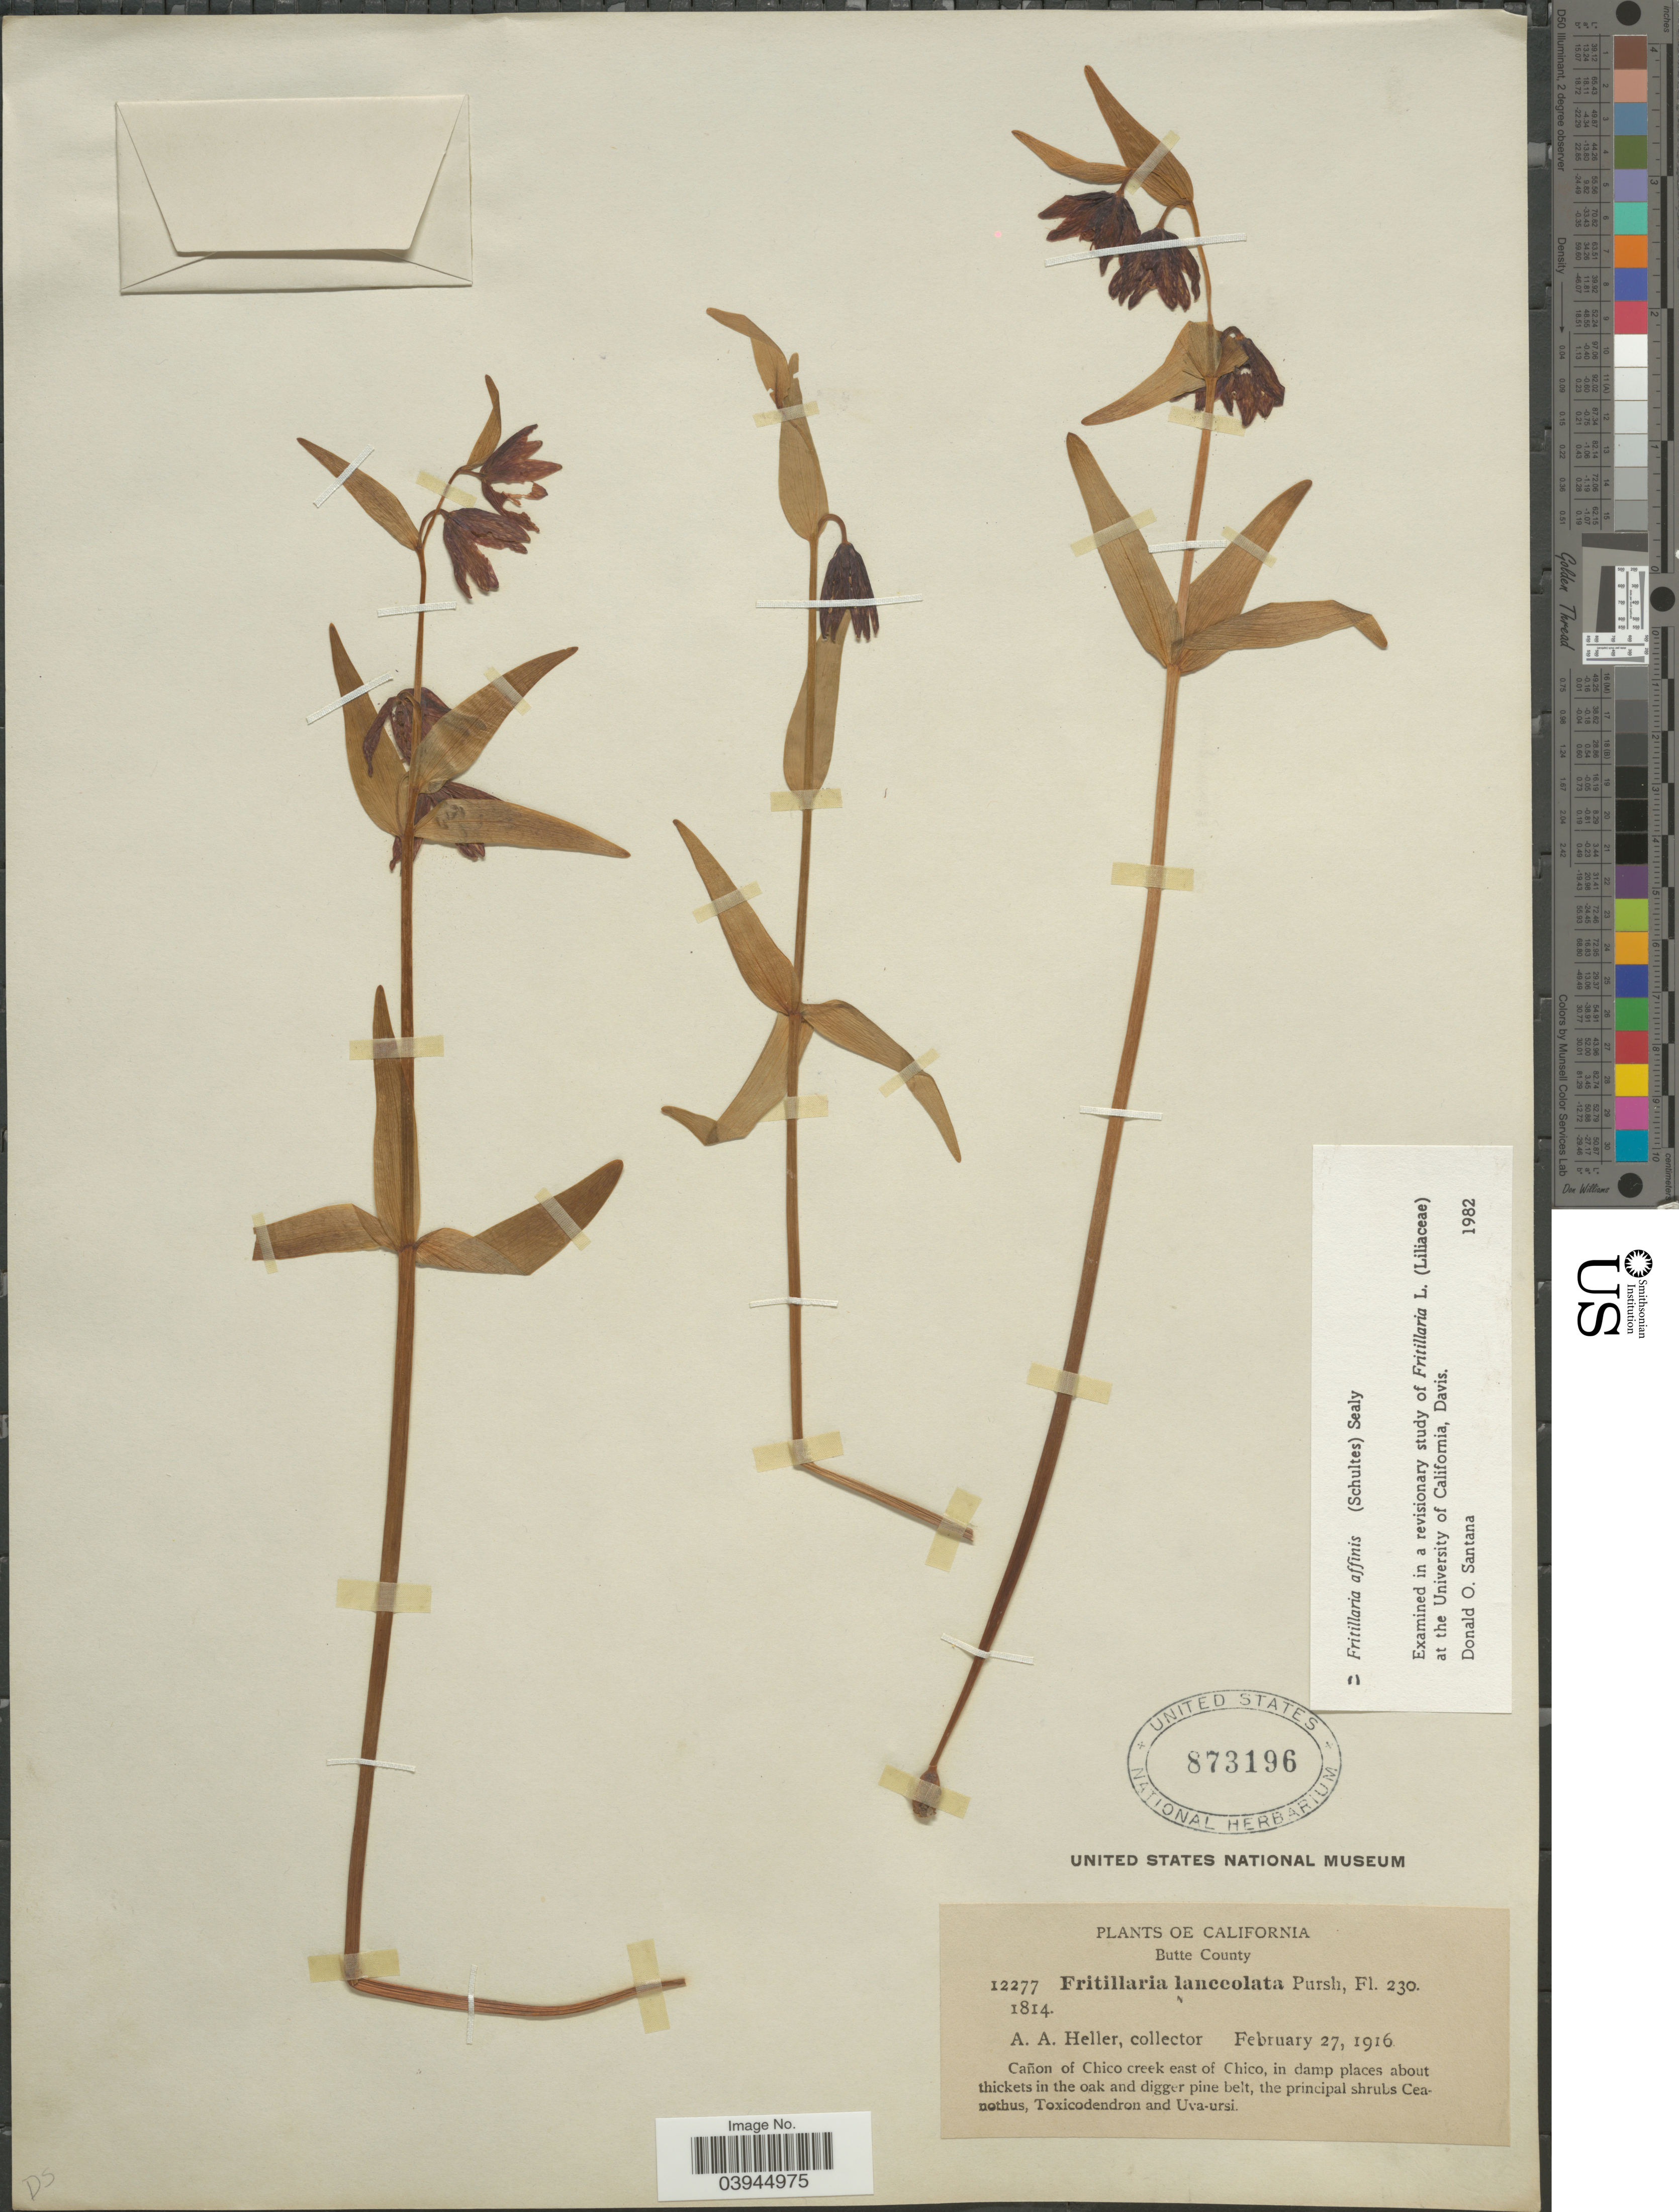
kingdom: Plantae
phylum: Tracheophyta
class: Liliopsida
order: Liliales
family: Liliaceae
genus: Fritillaria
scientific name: Fritillaria affinis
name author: (Schult. & Schult. f.) Sealy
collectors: A. A. Heller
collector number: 12277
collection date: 1916-02-27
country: United States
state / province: California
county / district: Butte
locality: Butte County. Cañon of Chico creek east of Chico.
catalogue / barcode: US 873196